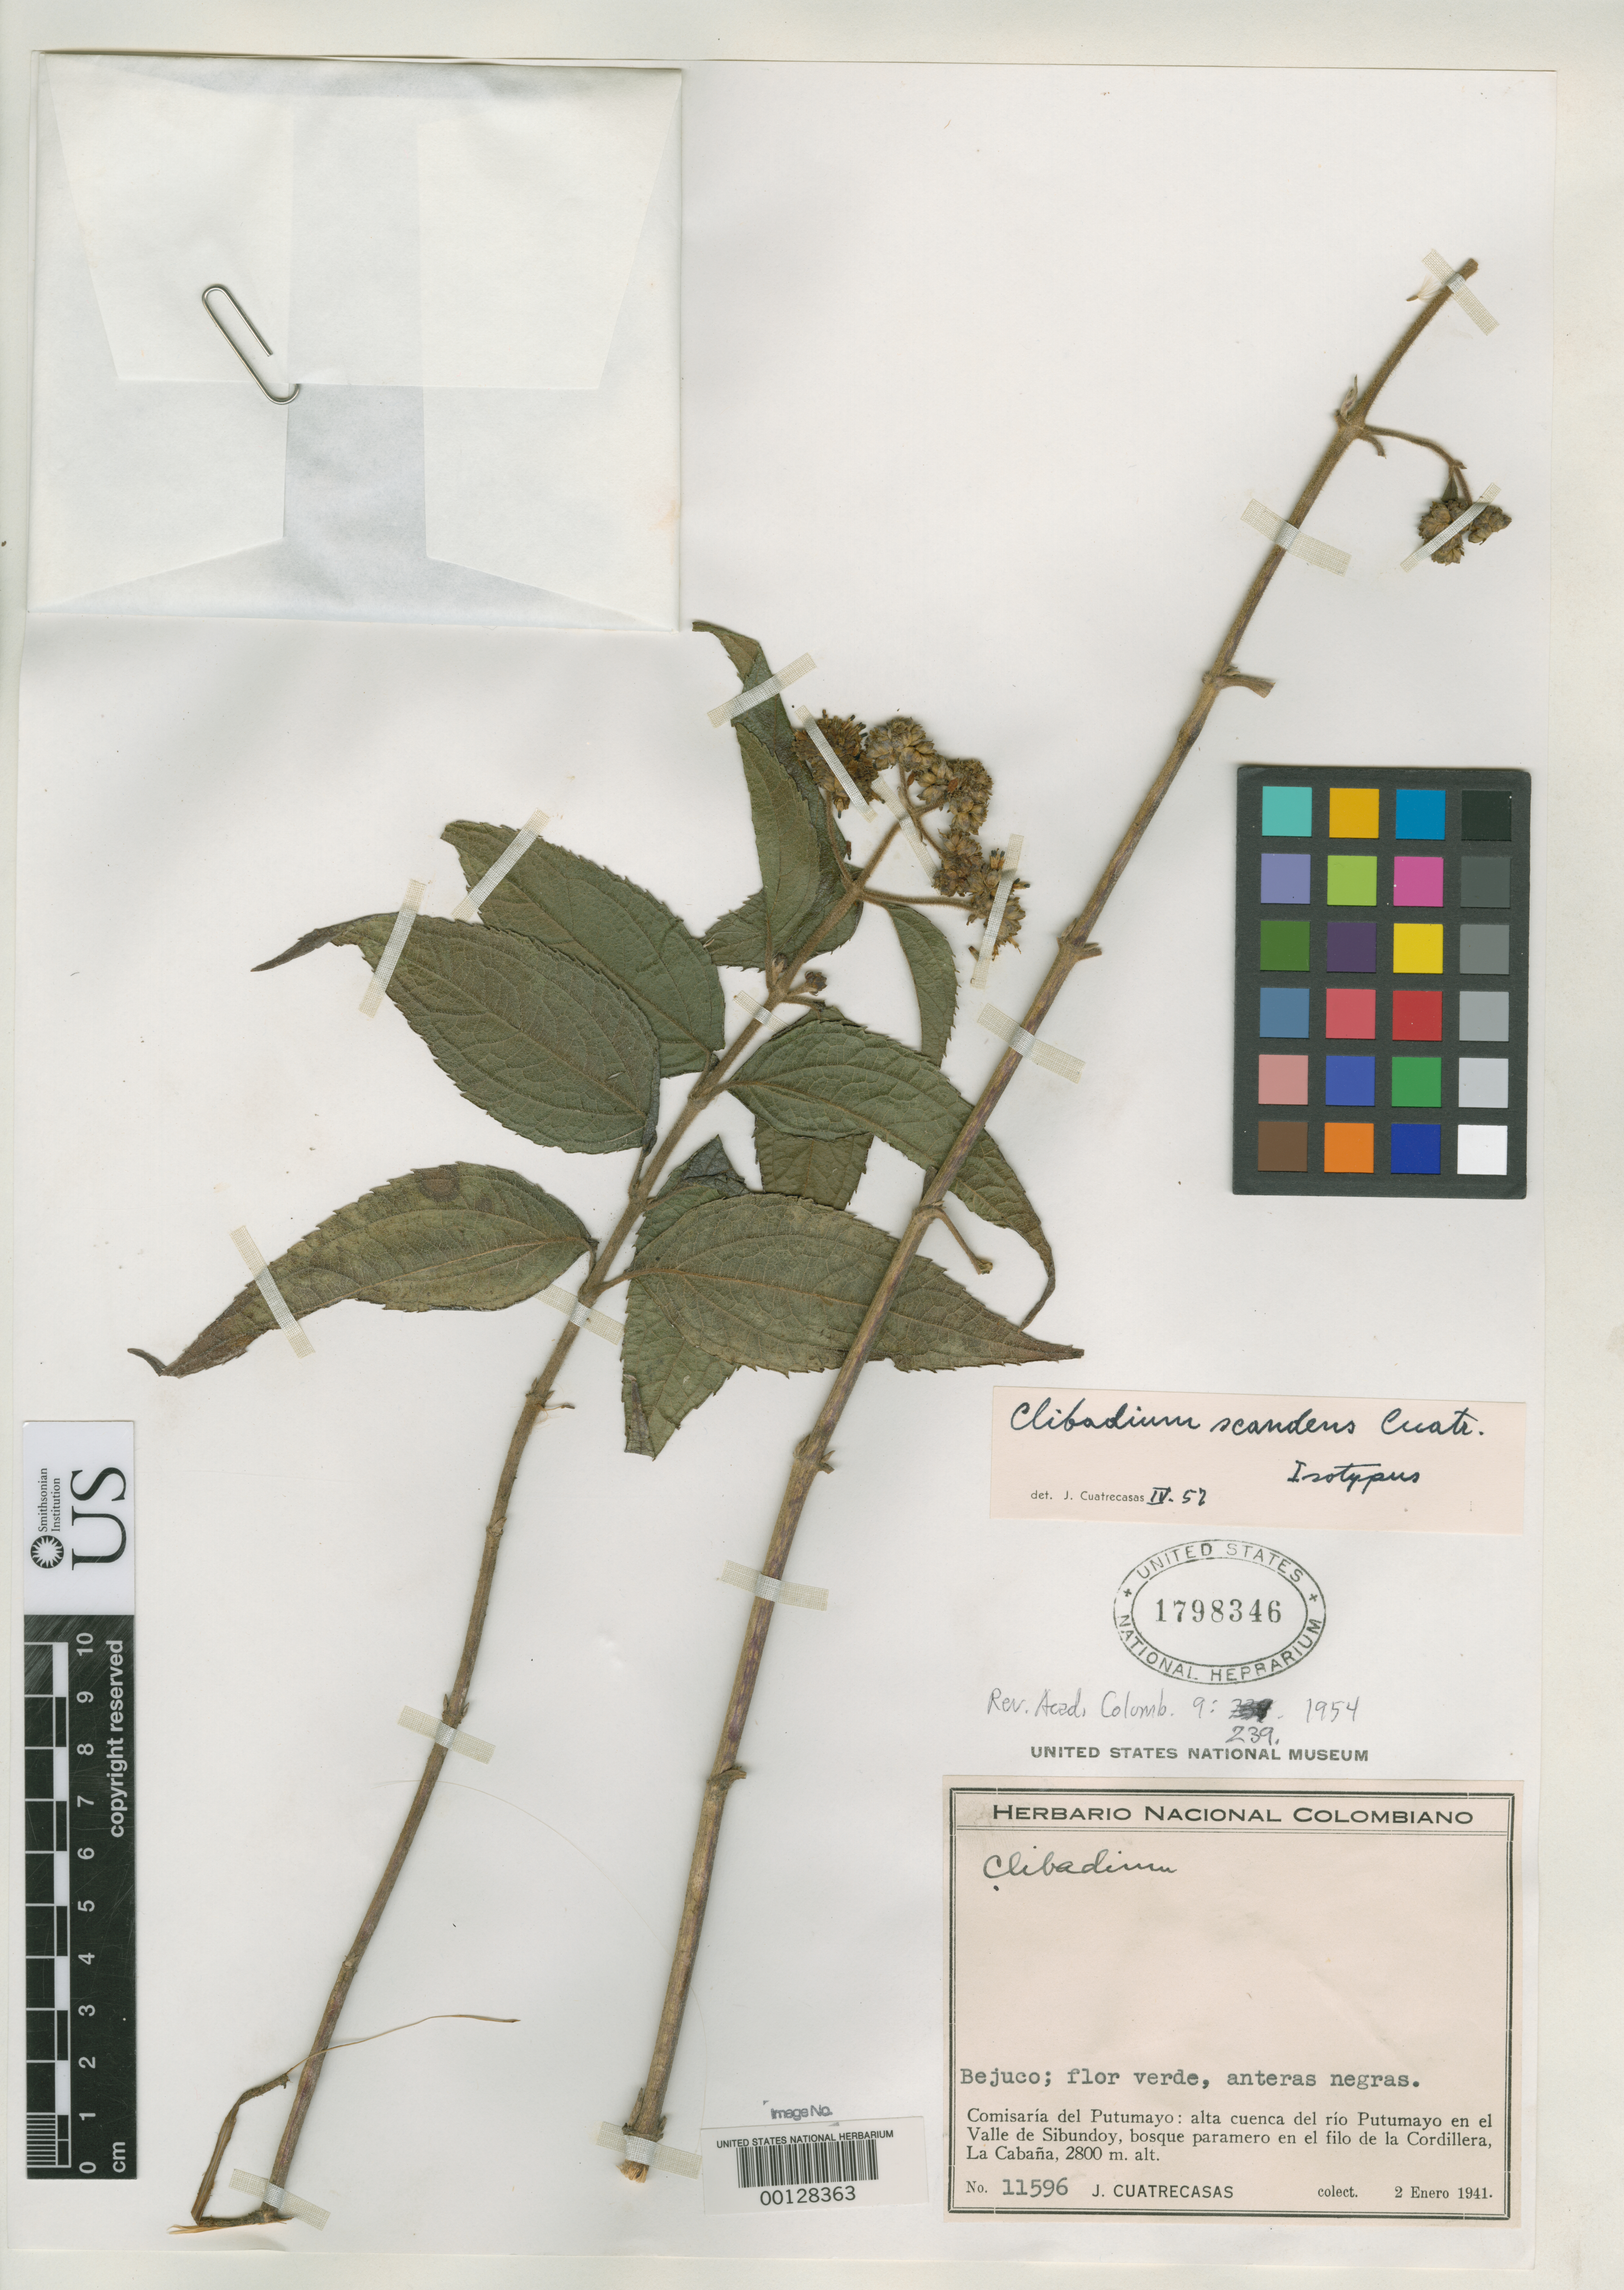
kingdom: Plantae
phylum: Tracheophyta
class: Magnoliopsida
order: Asterales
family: Asteraceae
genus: Clibadium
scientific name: Clibadium scandens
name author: Cuatrec.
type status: Isotype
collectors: J. Cuatrecasas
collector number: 11596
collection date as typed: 02 Jan 1941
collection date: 1941-01-02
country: Colombia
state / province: Putumayo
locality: Valley de Sibundoy, La Cabana.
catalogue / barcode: US 1798346